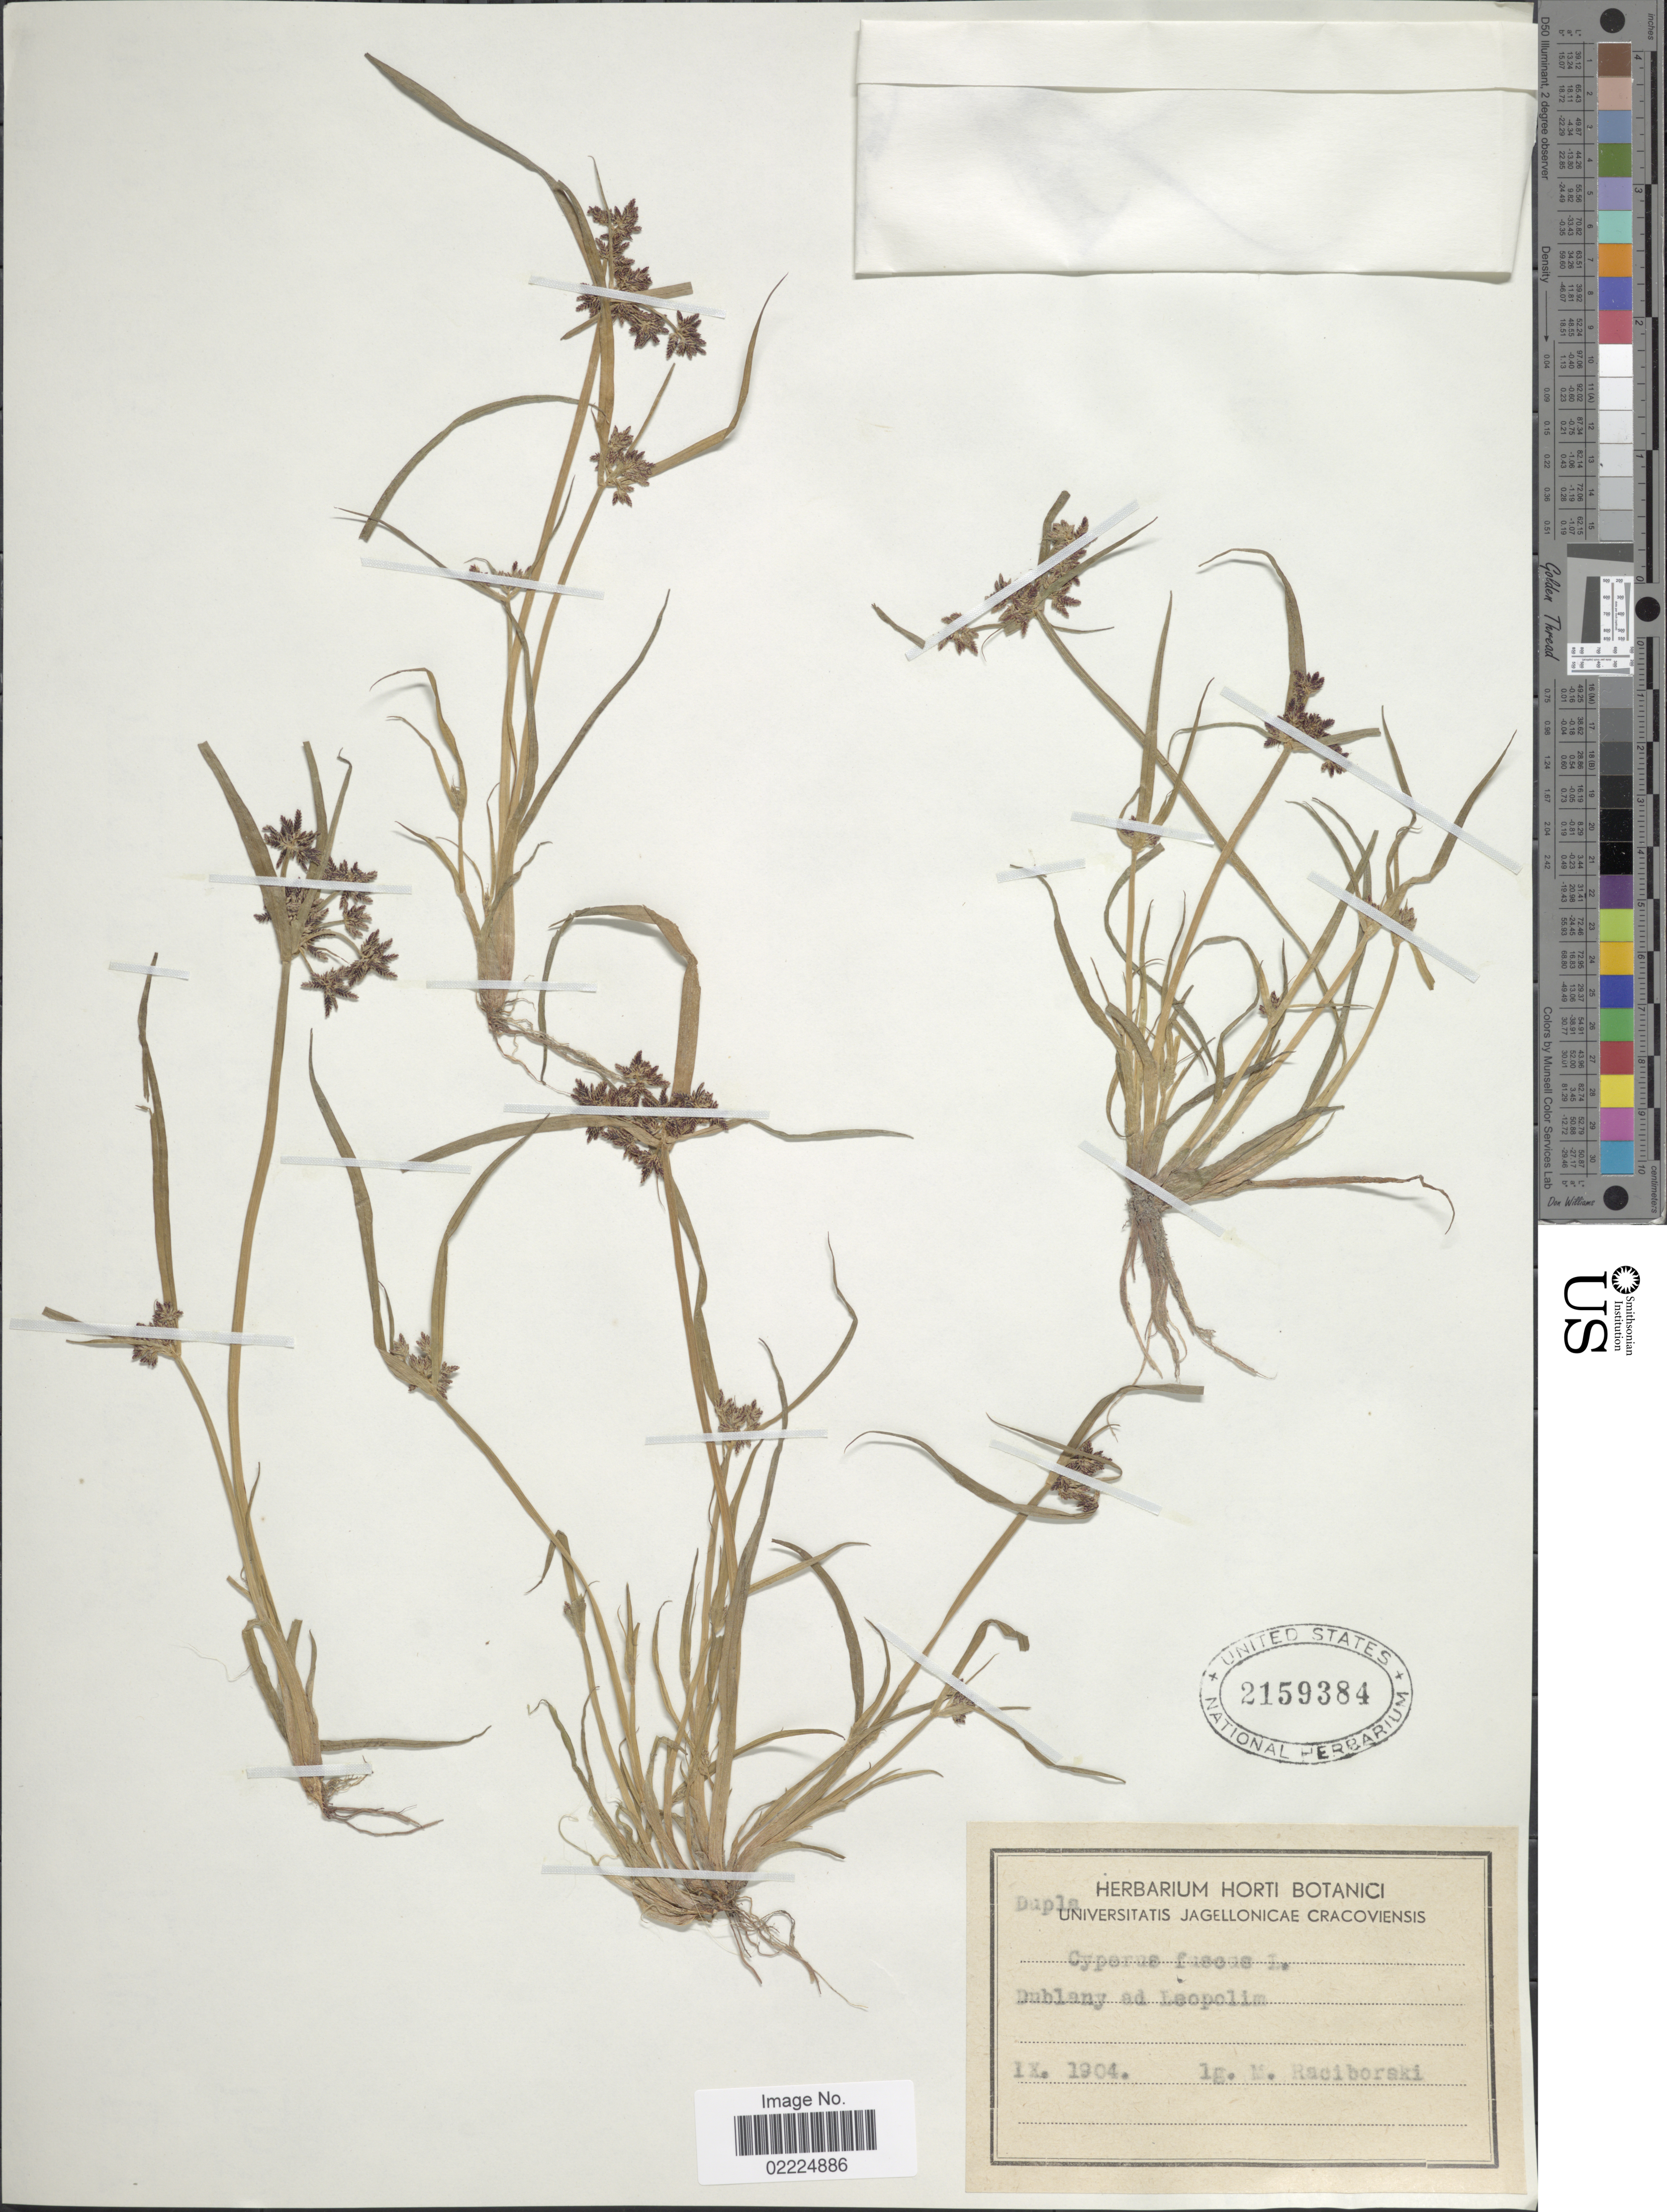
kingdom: Plantae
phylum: Tracheophyta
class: Liliopsida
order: Poales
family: Cyperaceae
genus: Cyperus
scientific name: Cyperus fuscus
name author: L.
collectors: M. Raciborski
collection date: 1904-09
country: Poland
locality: Dublany ad Leopolim.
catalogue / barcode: US 2159384